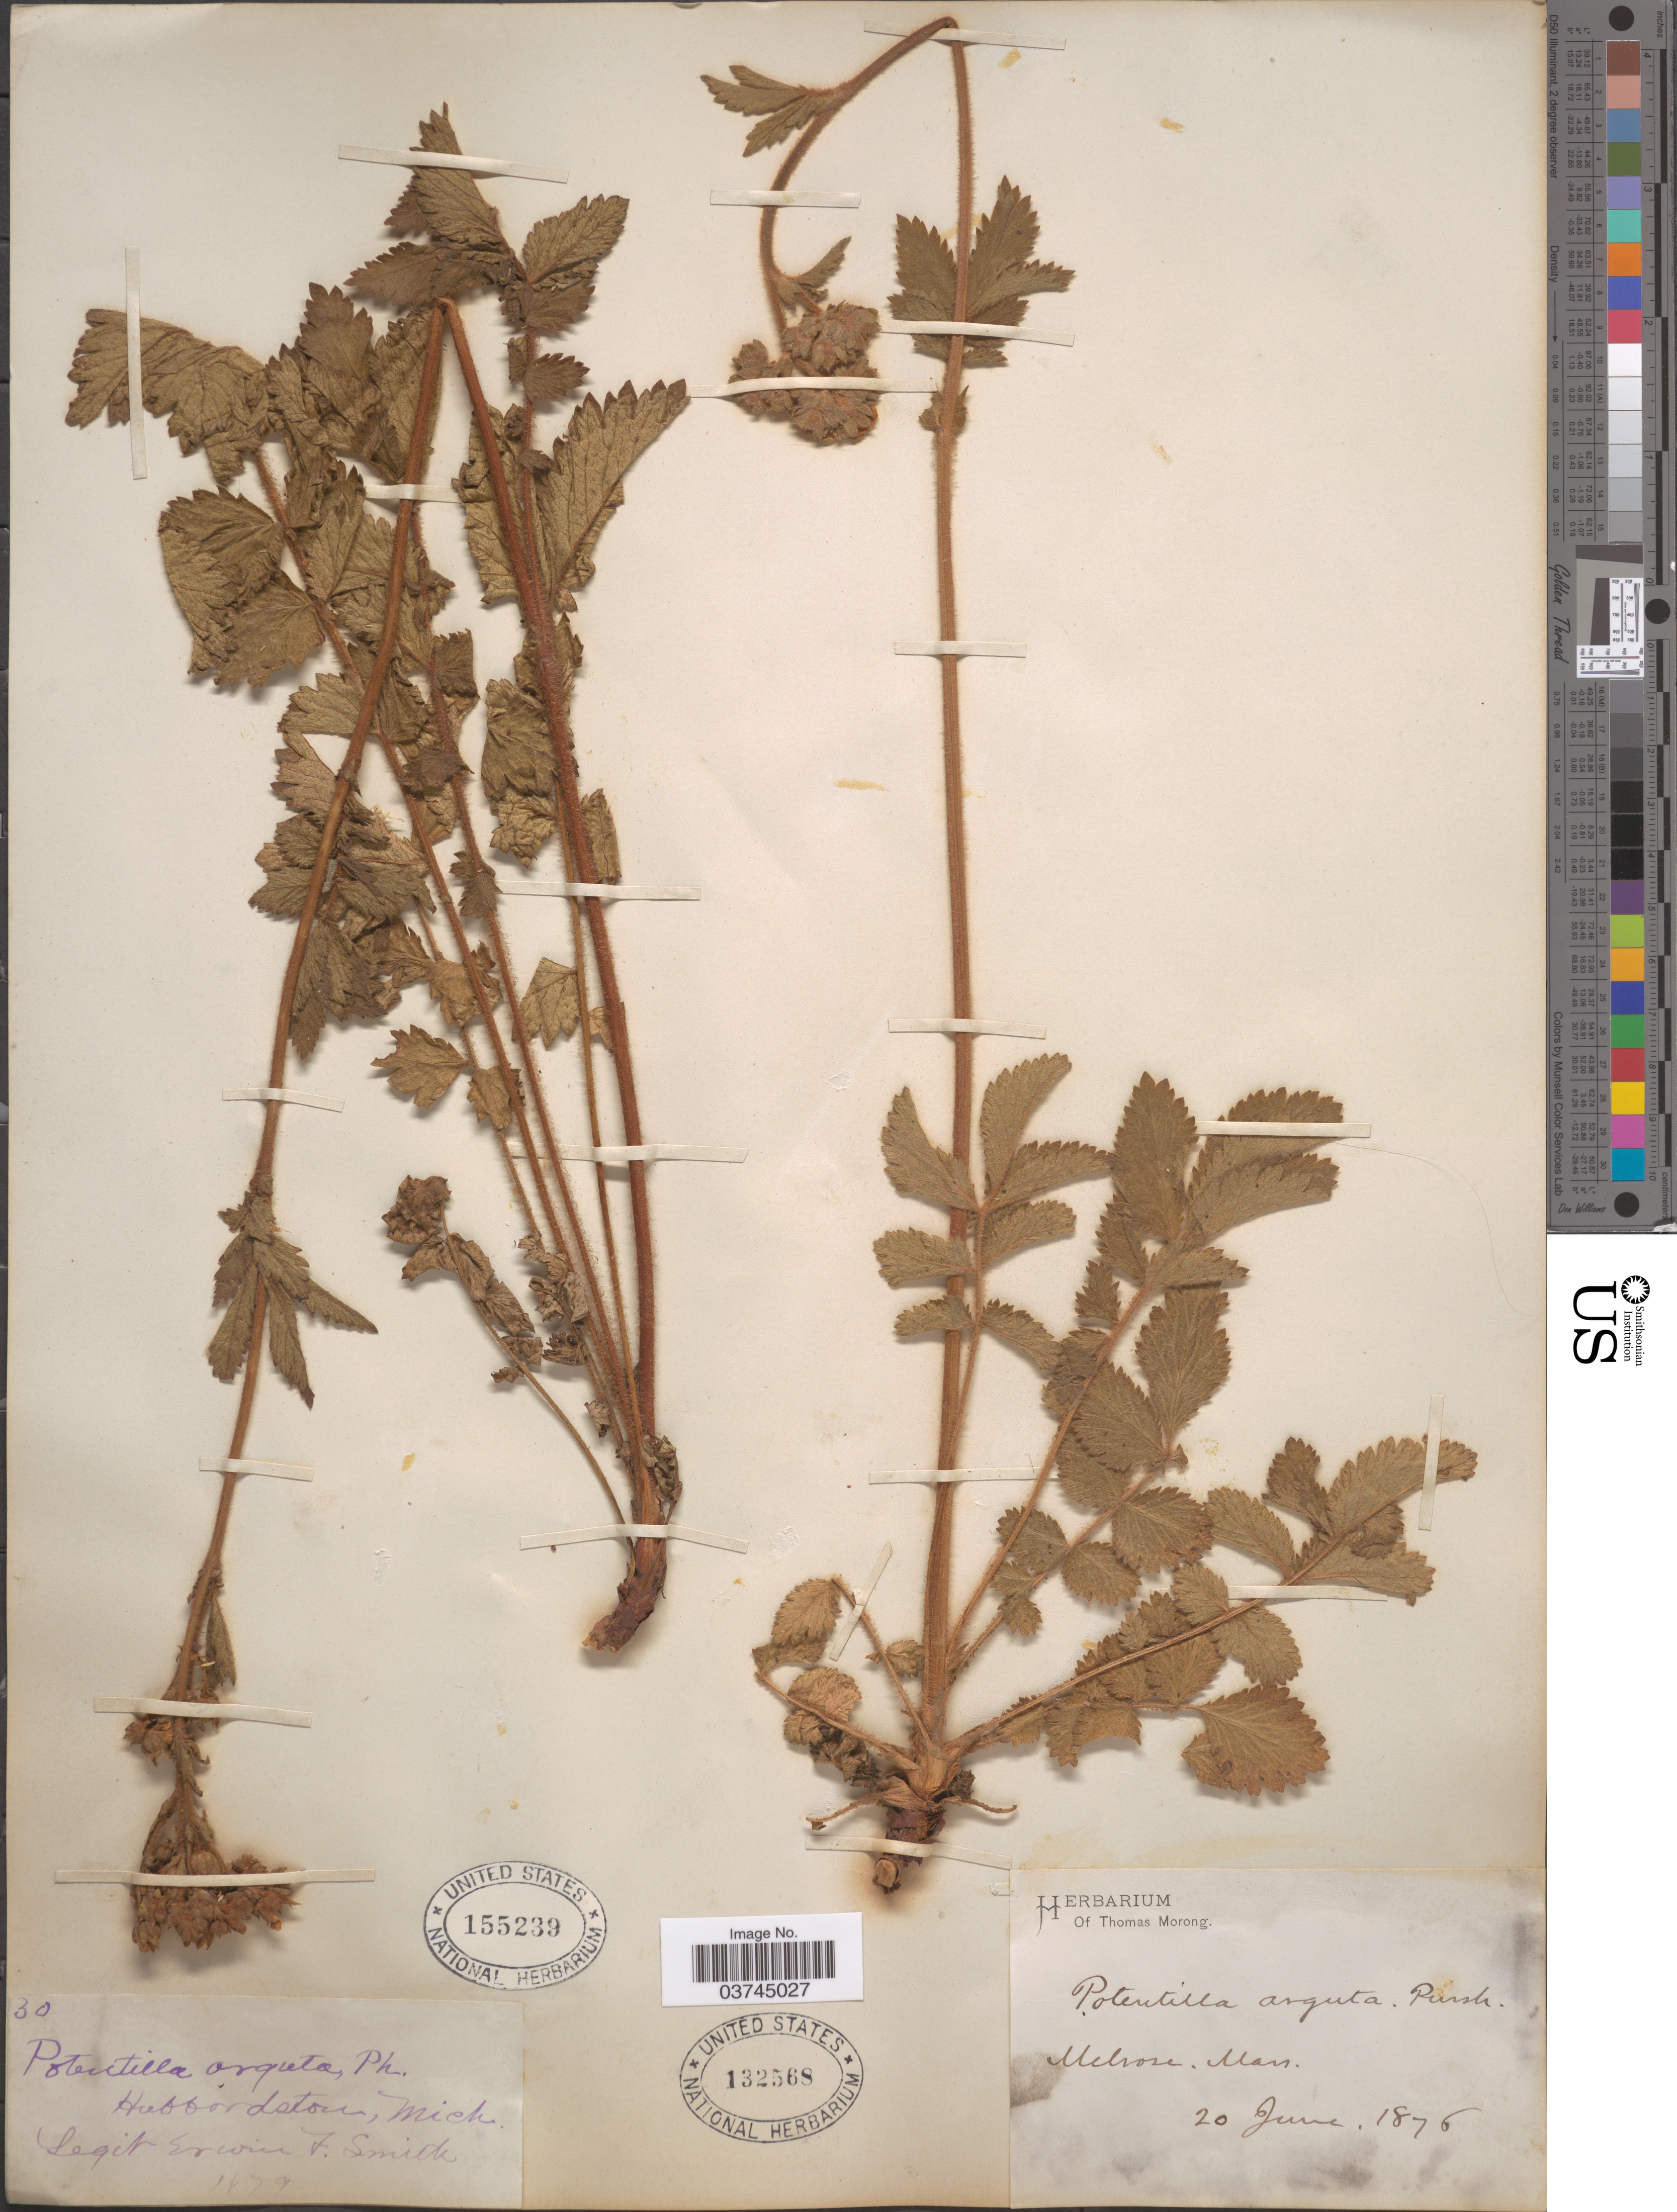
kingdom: Plantae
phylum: Tracheophyta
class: Magnoliopsida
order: Rosales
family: Rosaceae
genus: Drymocallis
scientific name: Drymocallis arguta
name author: (Pursh) Rydb.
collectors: ex Herb. T. Morong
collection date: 1876-06-20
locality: Melvore, Man.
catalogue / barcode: US 132568-2